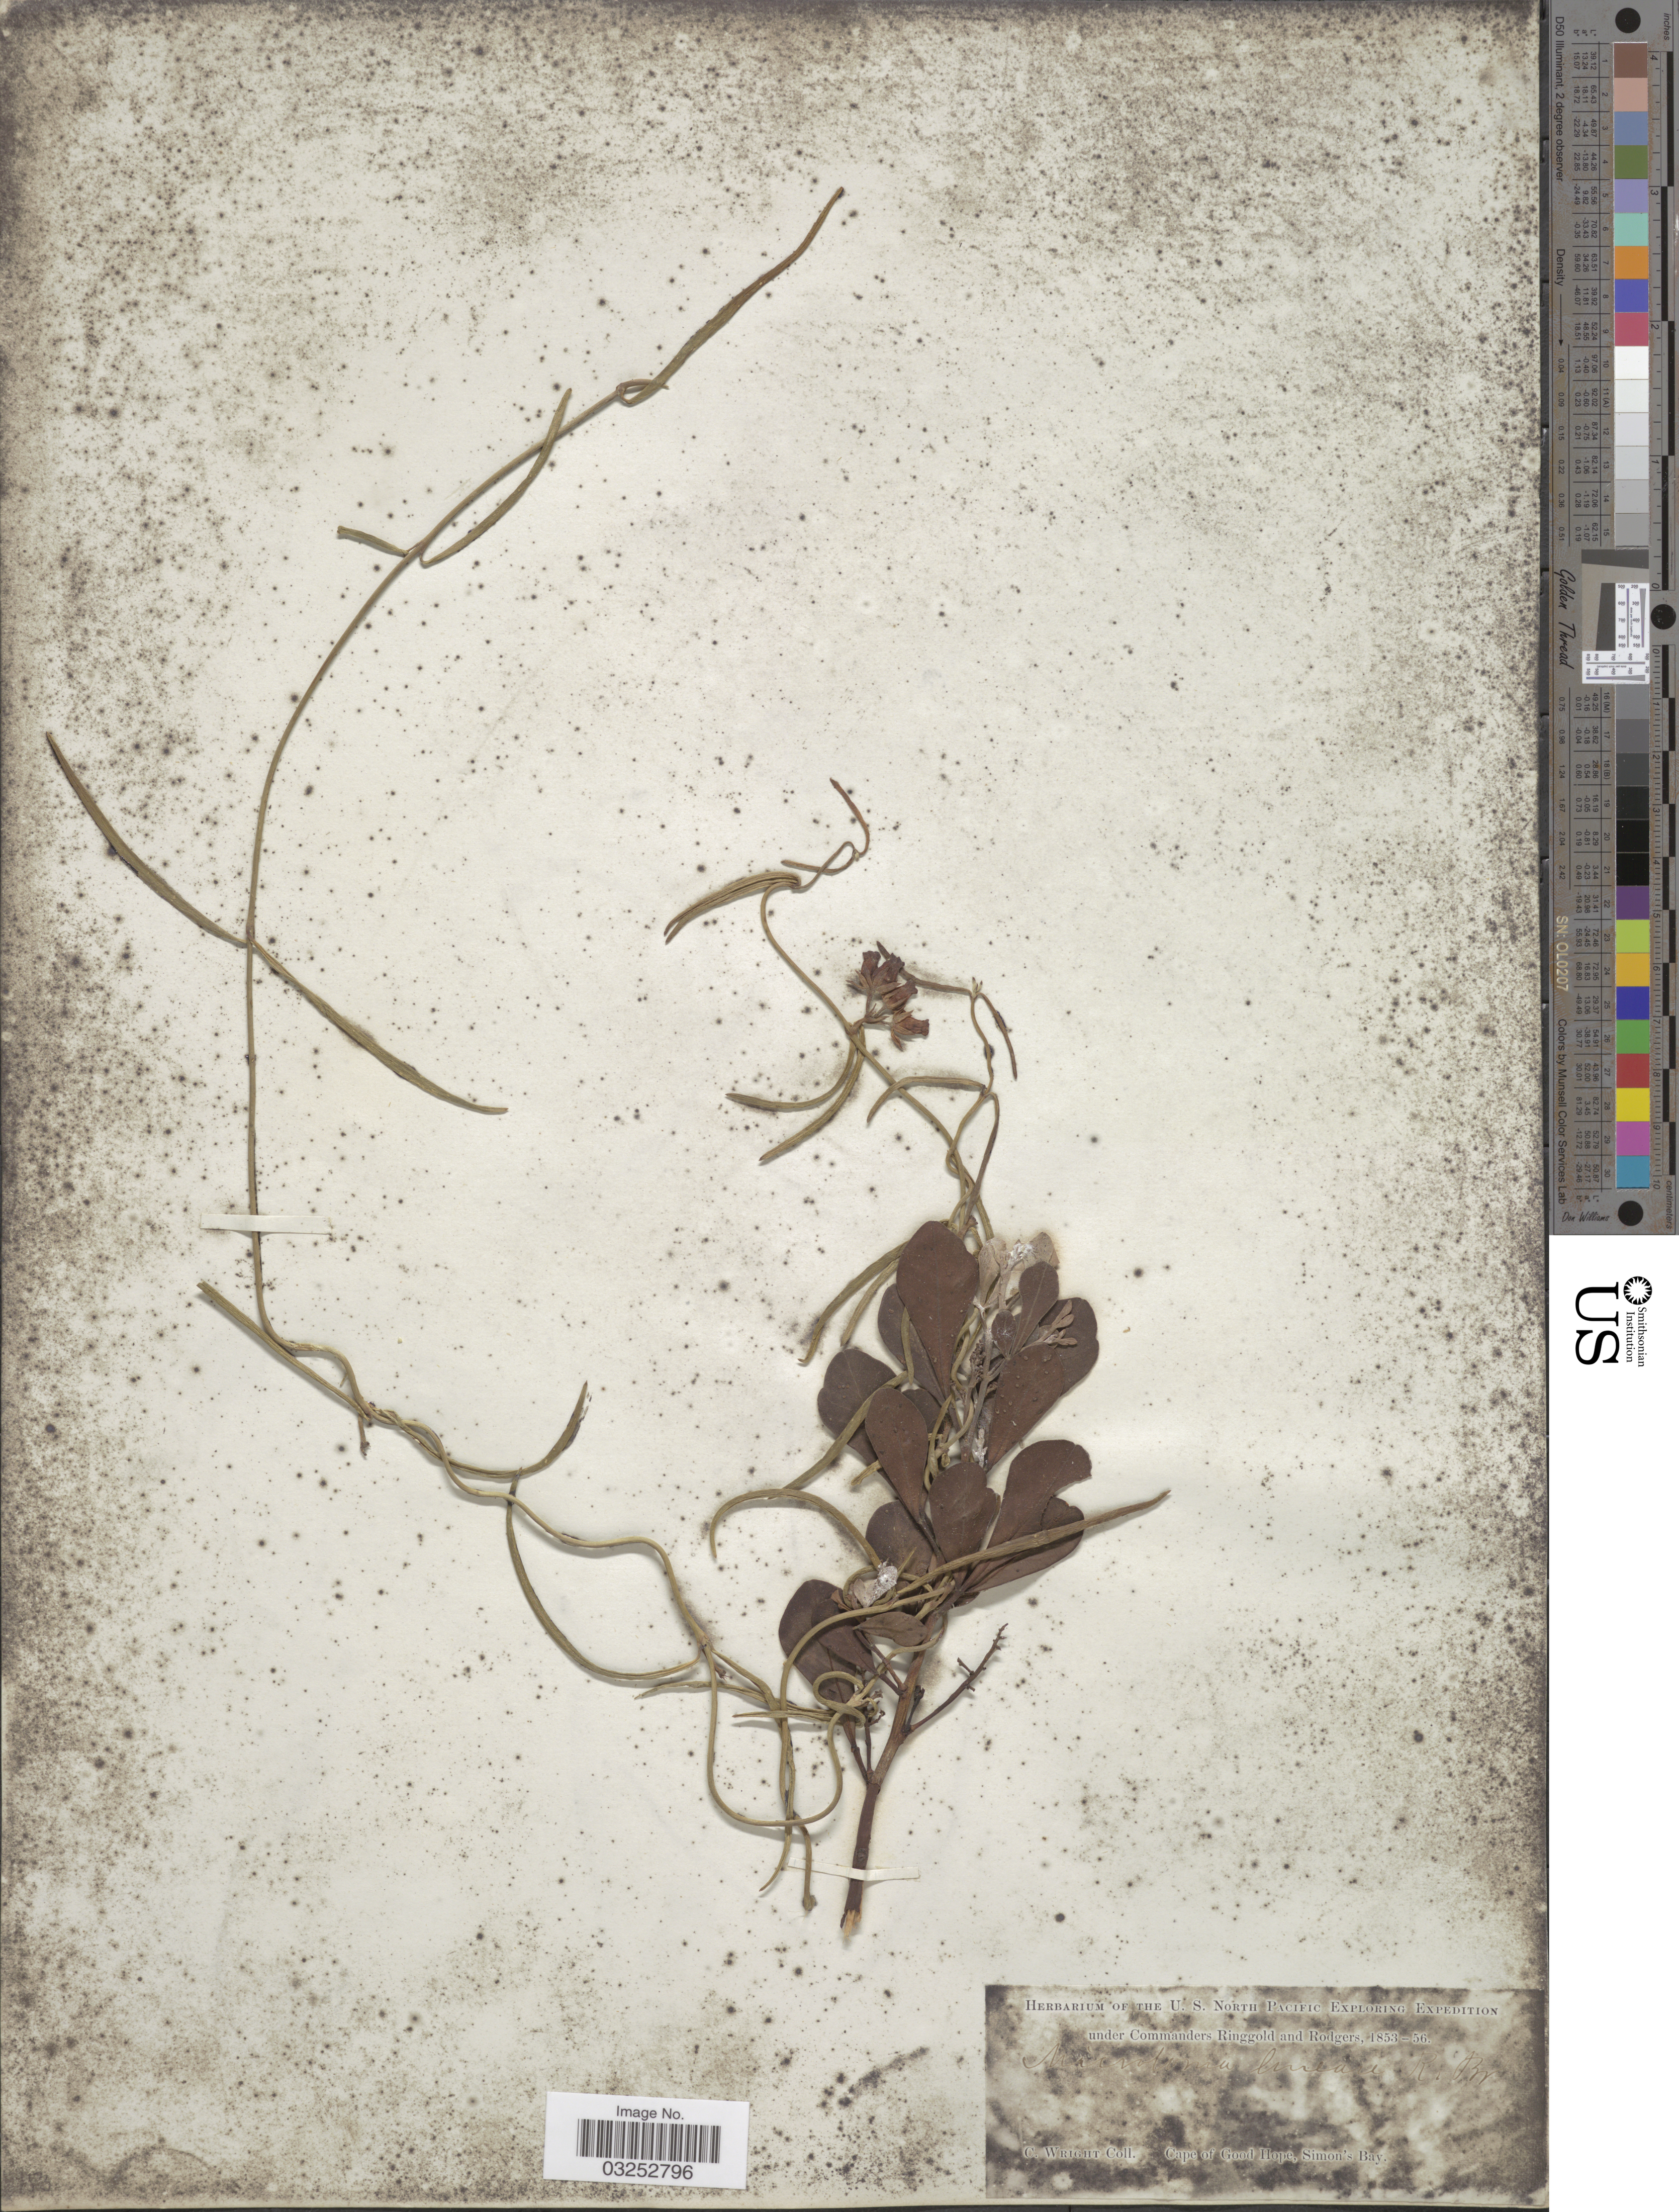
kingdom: Plantae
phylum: Tracheophyta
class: Magnoliopsida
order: Gentianales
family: Apocynaceae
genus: Microloma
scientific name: Microloma tenuifolium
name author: (L.) K. Schum.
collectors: C. Wright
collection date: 1853/1856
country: South Africa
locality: Cape of Good Hope, Simon's Bay.